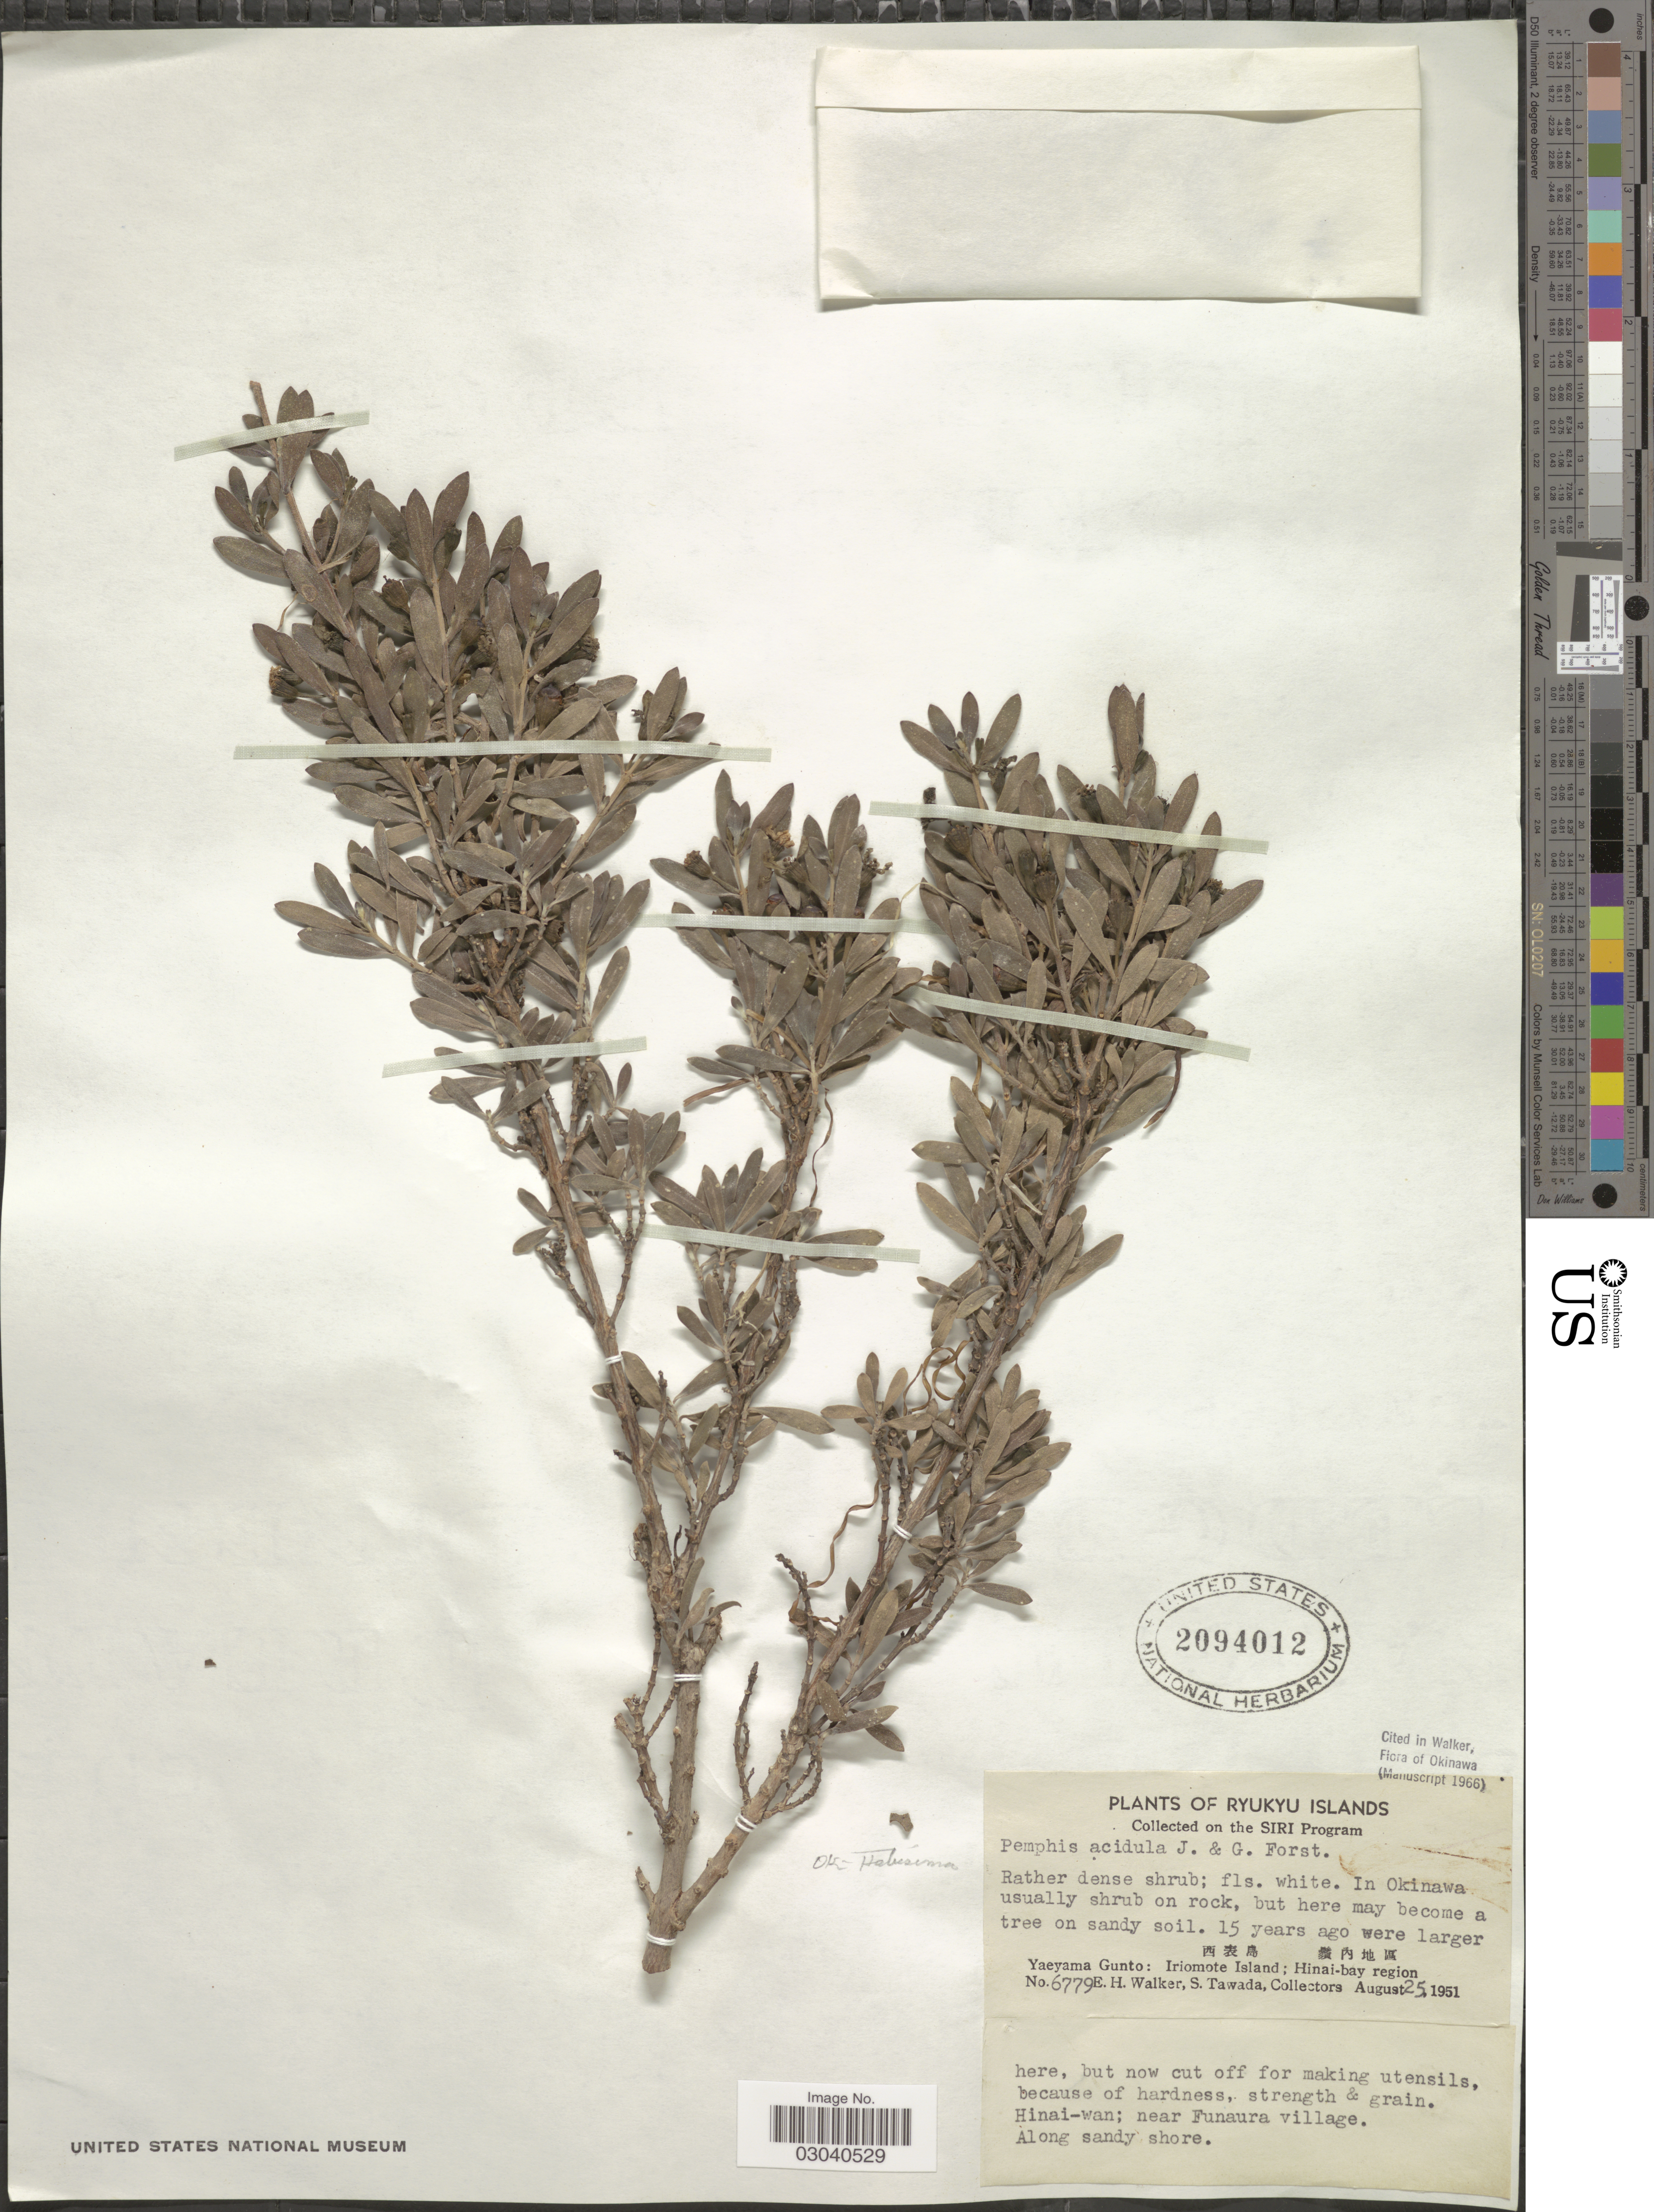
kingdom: Plantae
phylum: Tracheophyta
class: Magnoliopsida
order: Myrtales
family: Lythraceae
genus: Pemphis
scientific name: Pemphis acidula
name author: J.R. Forst. & G. Forst.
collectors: E. H. Walker & S. Tawada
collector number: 6779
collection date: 1951-08-25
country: Japan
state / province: Okinawa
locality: Ryukyu Islands. Yaeyama Gunto: Iriomote Island; Hinai-bay region. Hinai-wan; near Funaura village.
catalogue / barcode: US 2094012